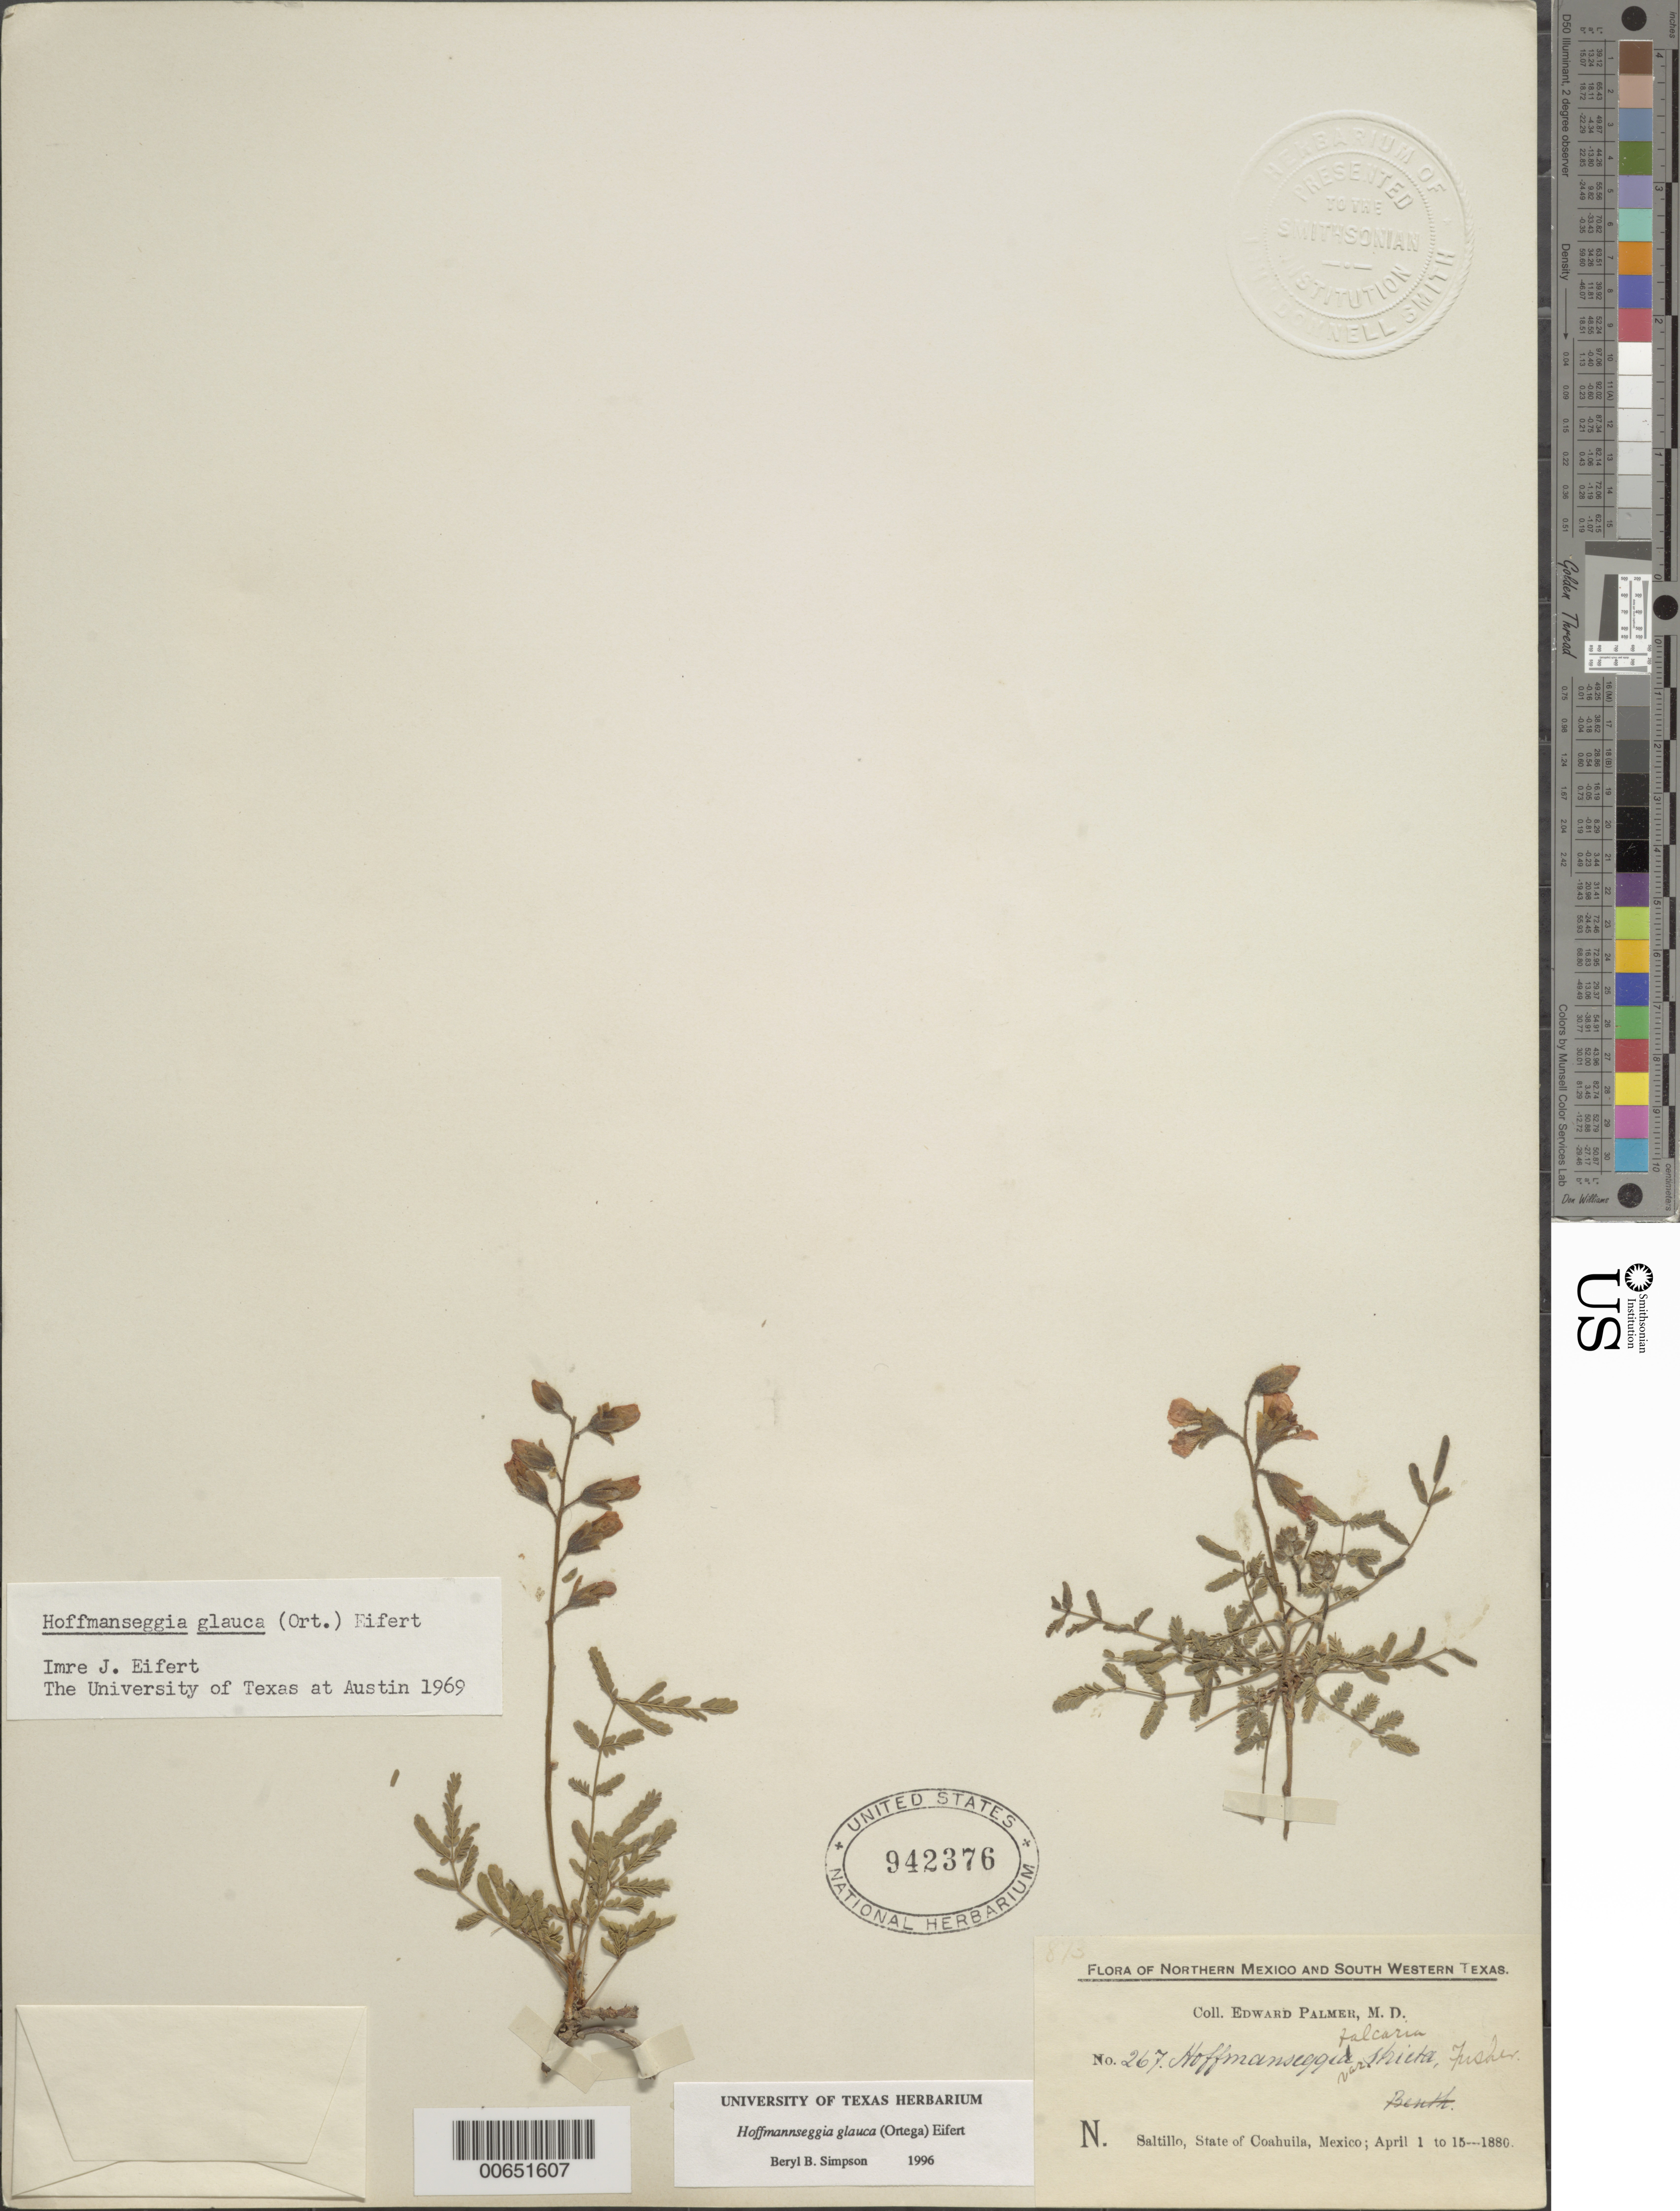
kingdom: Plantae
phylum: Tracheophyta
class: Magnoliopsida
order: Fabales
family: Fabaceae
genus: Hoffmannseggia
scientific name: Hoffmannseggia glauca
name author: (Ortega) Eifert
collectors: E. Palmer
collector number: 267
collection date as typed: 01 Apr 1880 to 15 Apr 1880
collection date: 1880-04-01/1880-04-15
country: Mexico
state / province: Coahuila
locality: Saltillo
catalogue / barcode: US 942376